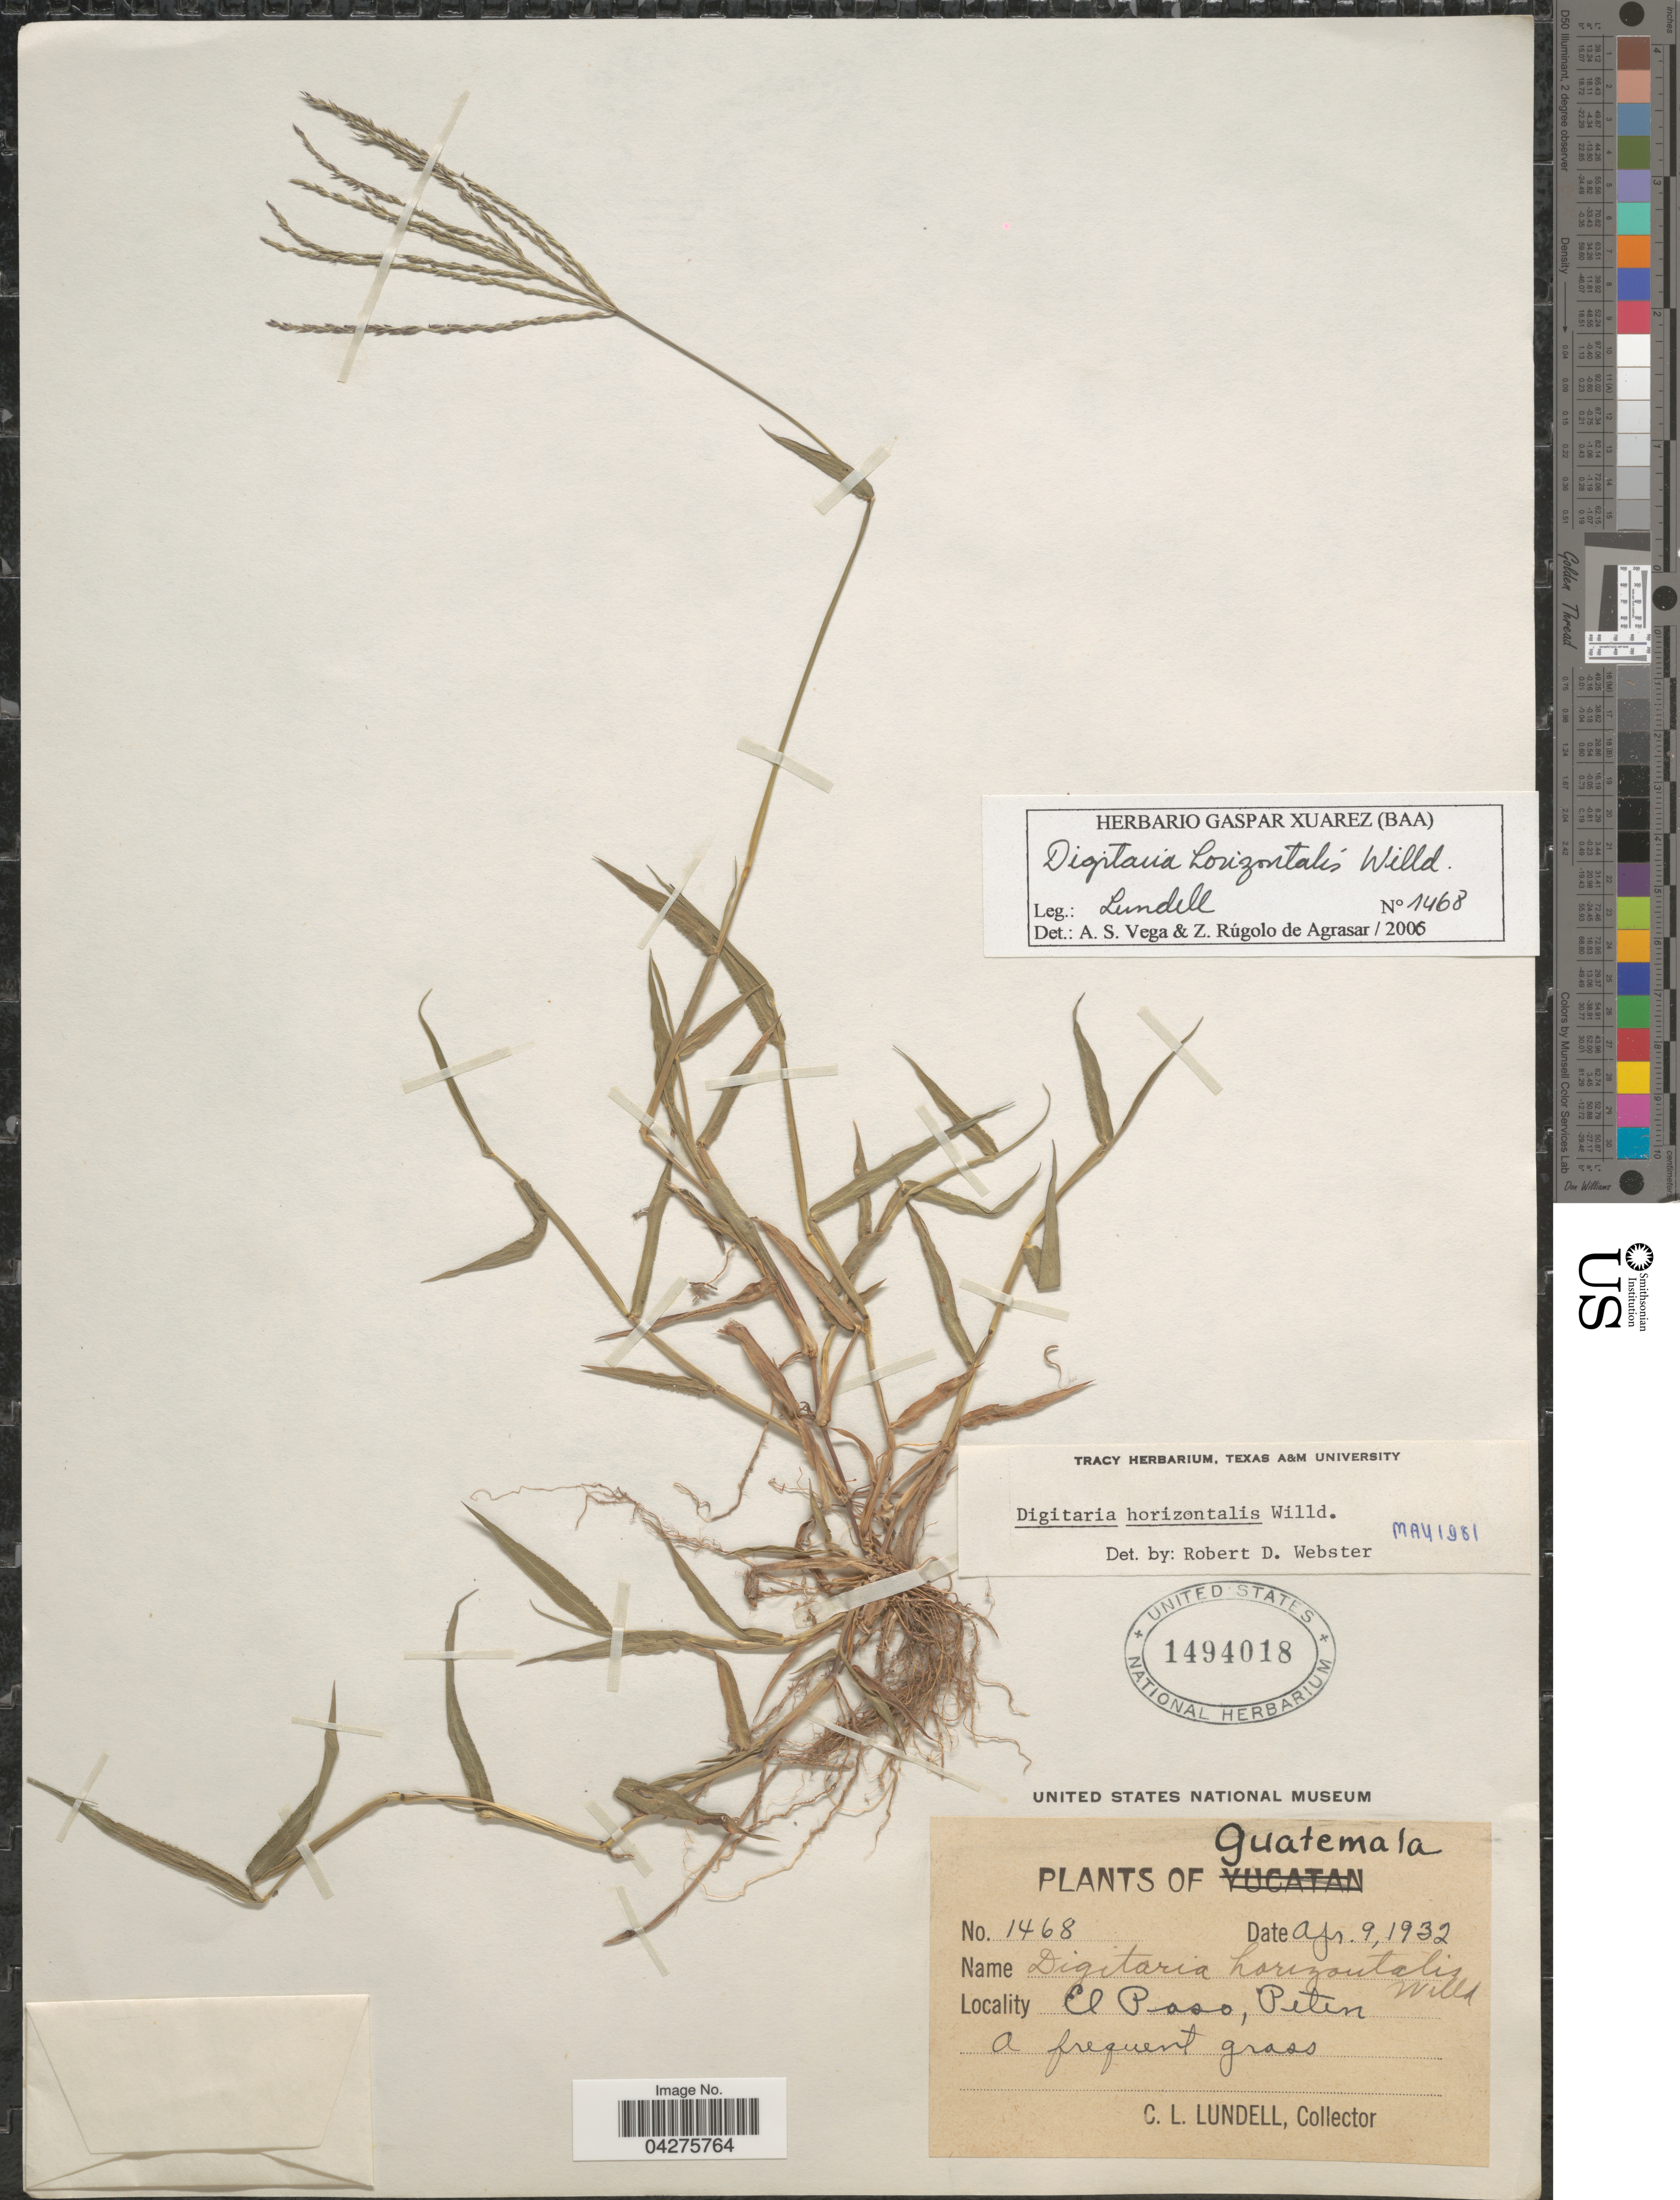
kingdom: Plantae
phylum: Tracheophyta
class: Liliopsida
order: Poales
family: Poaceae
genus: Digitaria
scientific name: Digitaria horizontalis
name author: Willd.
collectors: C. L. Lundell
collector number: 1468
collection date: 1932-04-09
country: Guatemala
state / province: El Peten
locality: El Paso, Peten.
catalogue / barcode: US 1494018